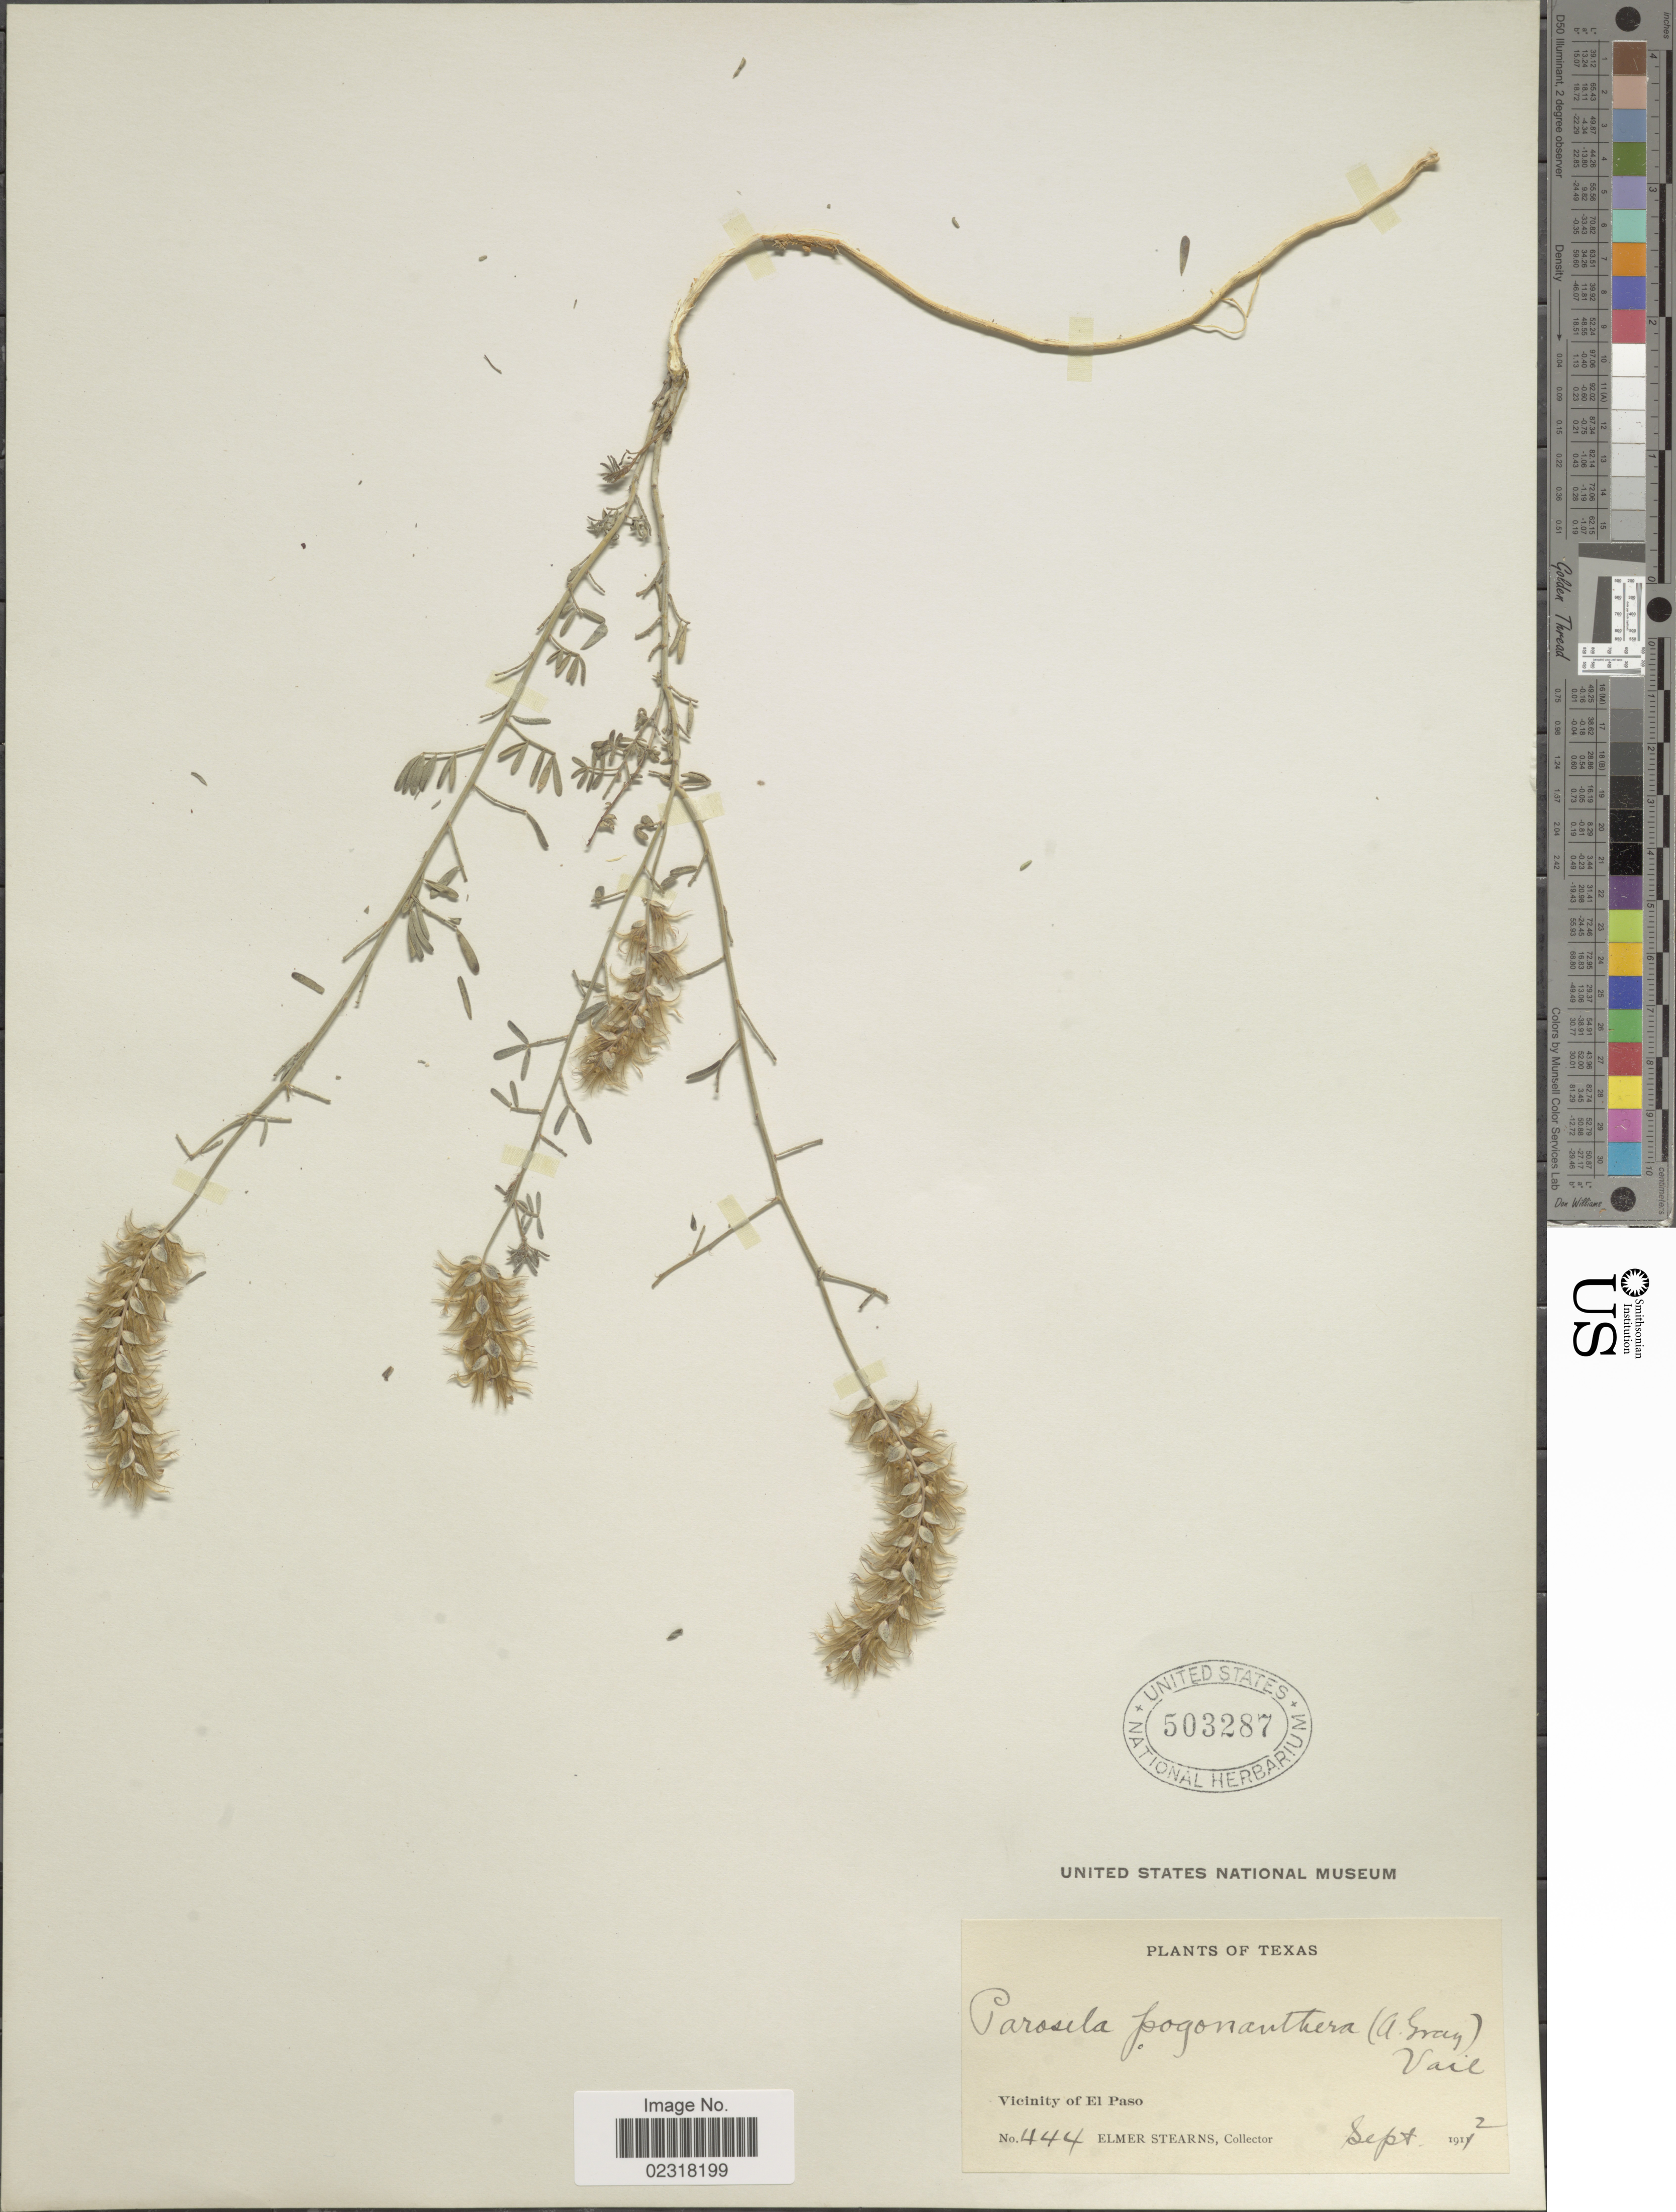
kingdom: Plantae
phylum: Tracheophyta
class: Magnoliopsida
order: Fabales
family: Fabaceae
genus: Dalea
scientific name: Dalea pogonathera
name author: A. Gray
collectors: E. Stearns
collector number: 444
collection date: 1912-09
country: United States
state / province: Texas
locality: Vicinity of El Paso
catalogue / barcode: US 503287